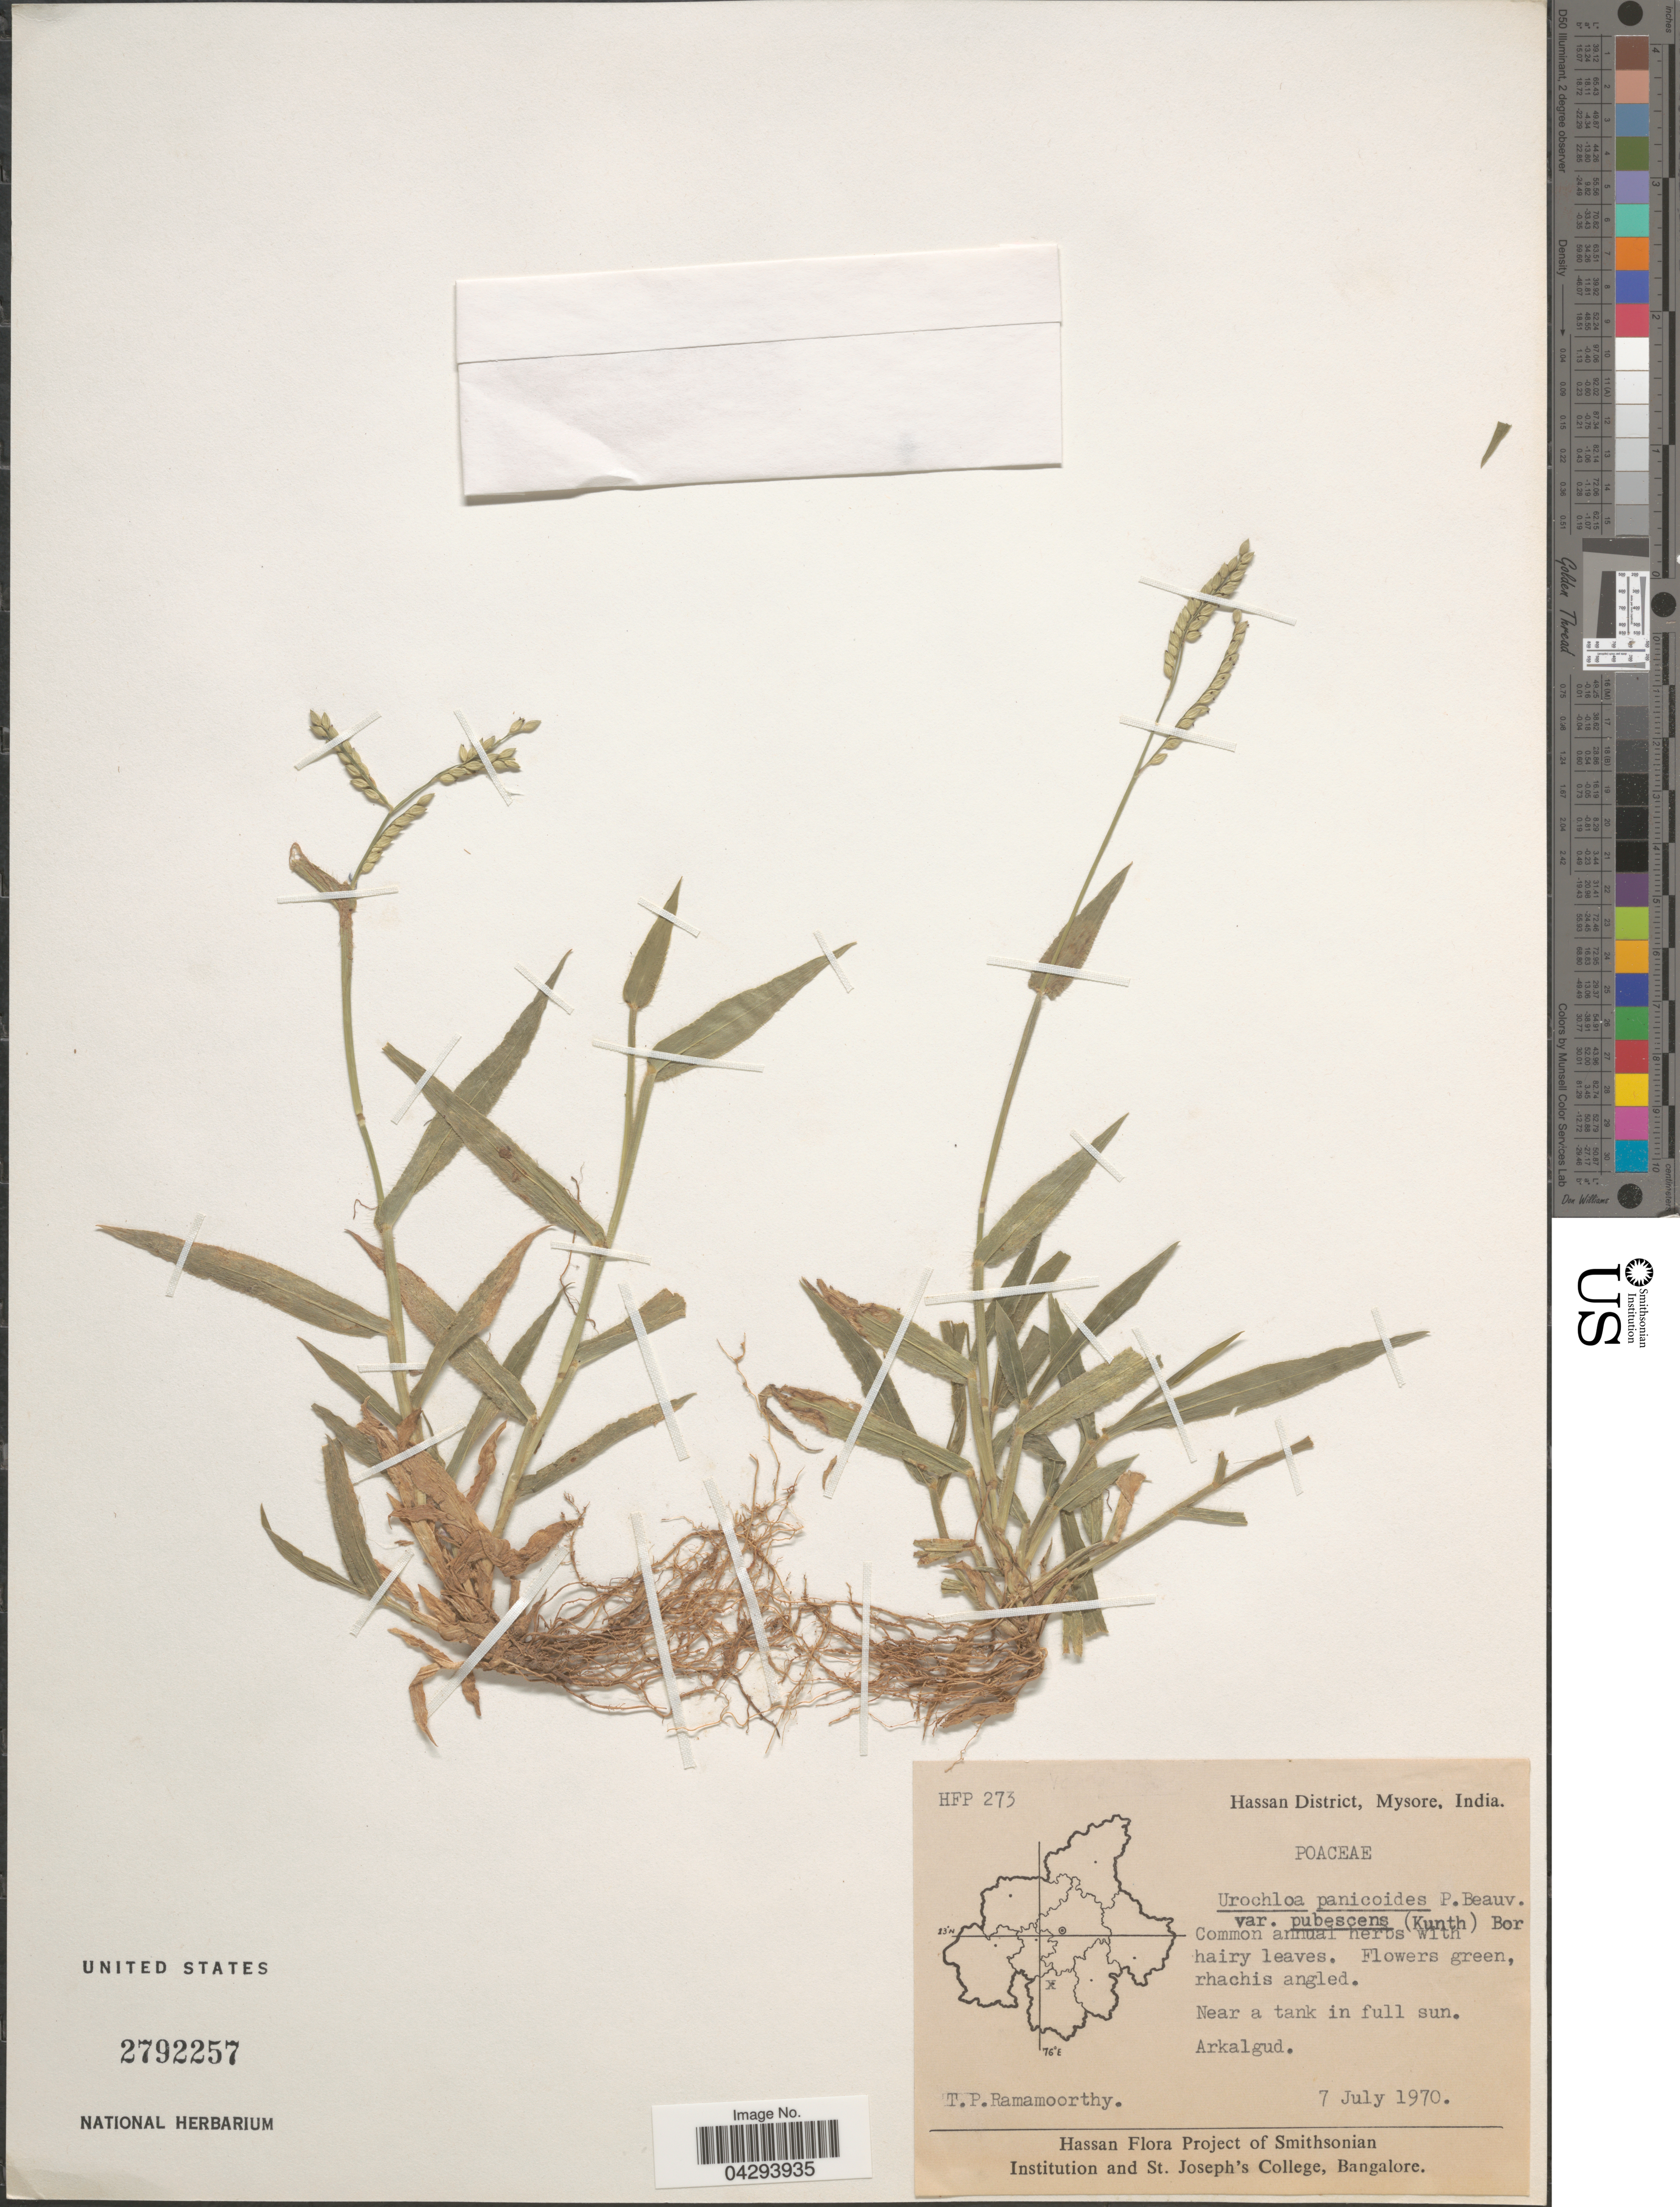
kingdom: Plantae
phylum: Tracheophyta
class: Liliopsida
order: Poales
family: Poaceae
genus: Urochloa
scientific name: Urochloa panicoides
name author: P. Beauv.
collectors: T. P. Ramamoorthy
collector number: HFP 273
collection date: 1970-07-07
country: India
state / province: Karnataka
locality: Hassan District, Mysore. Near a tank in full sun. Arkalgud.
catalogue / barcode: US 2792257